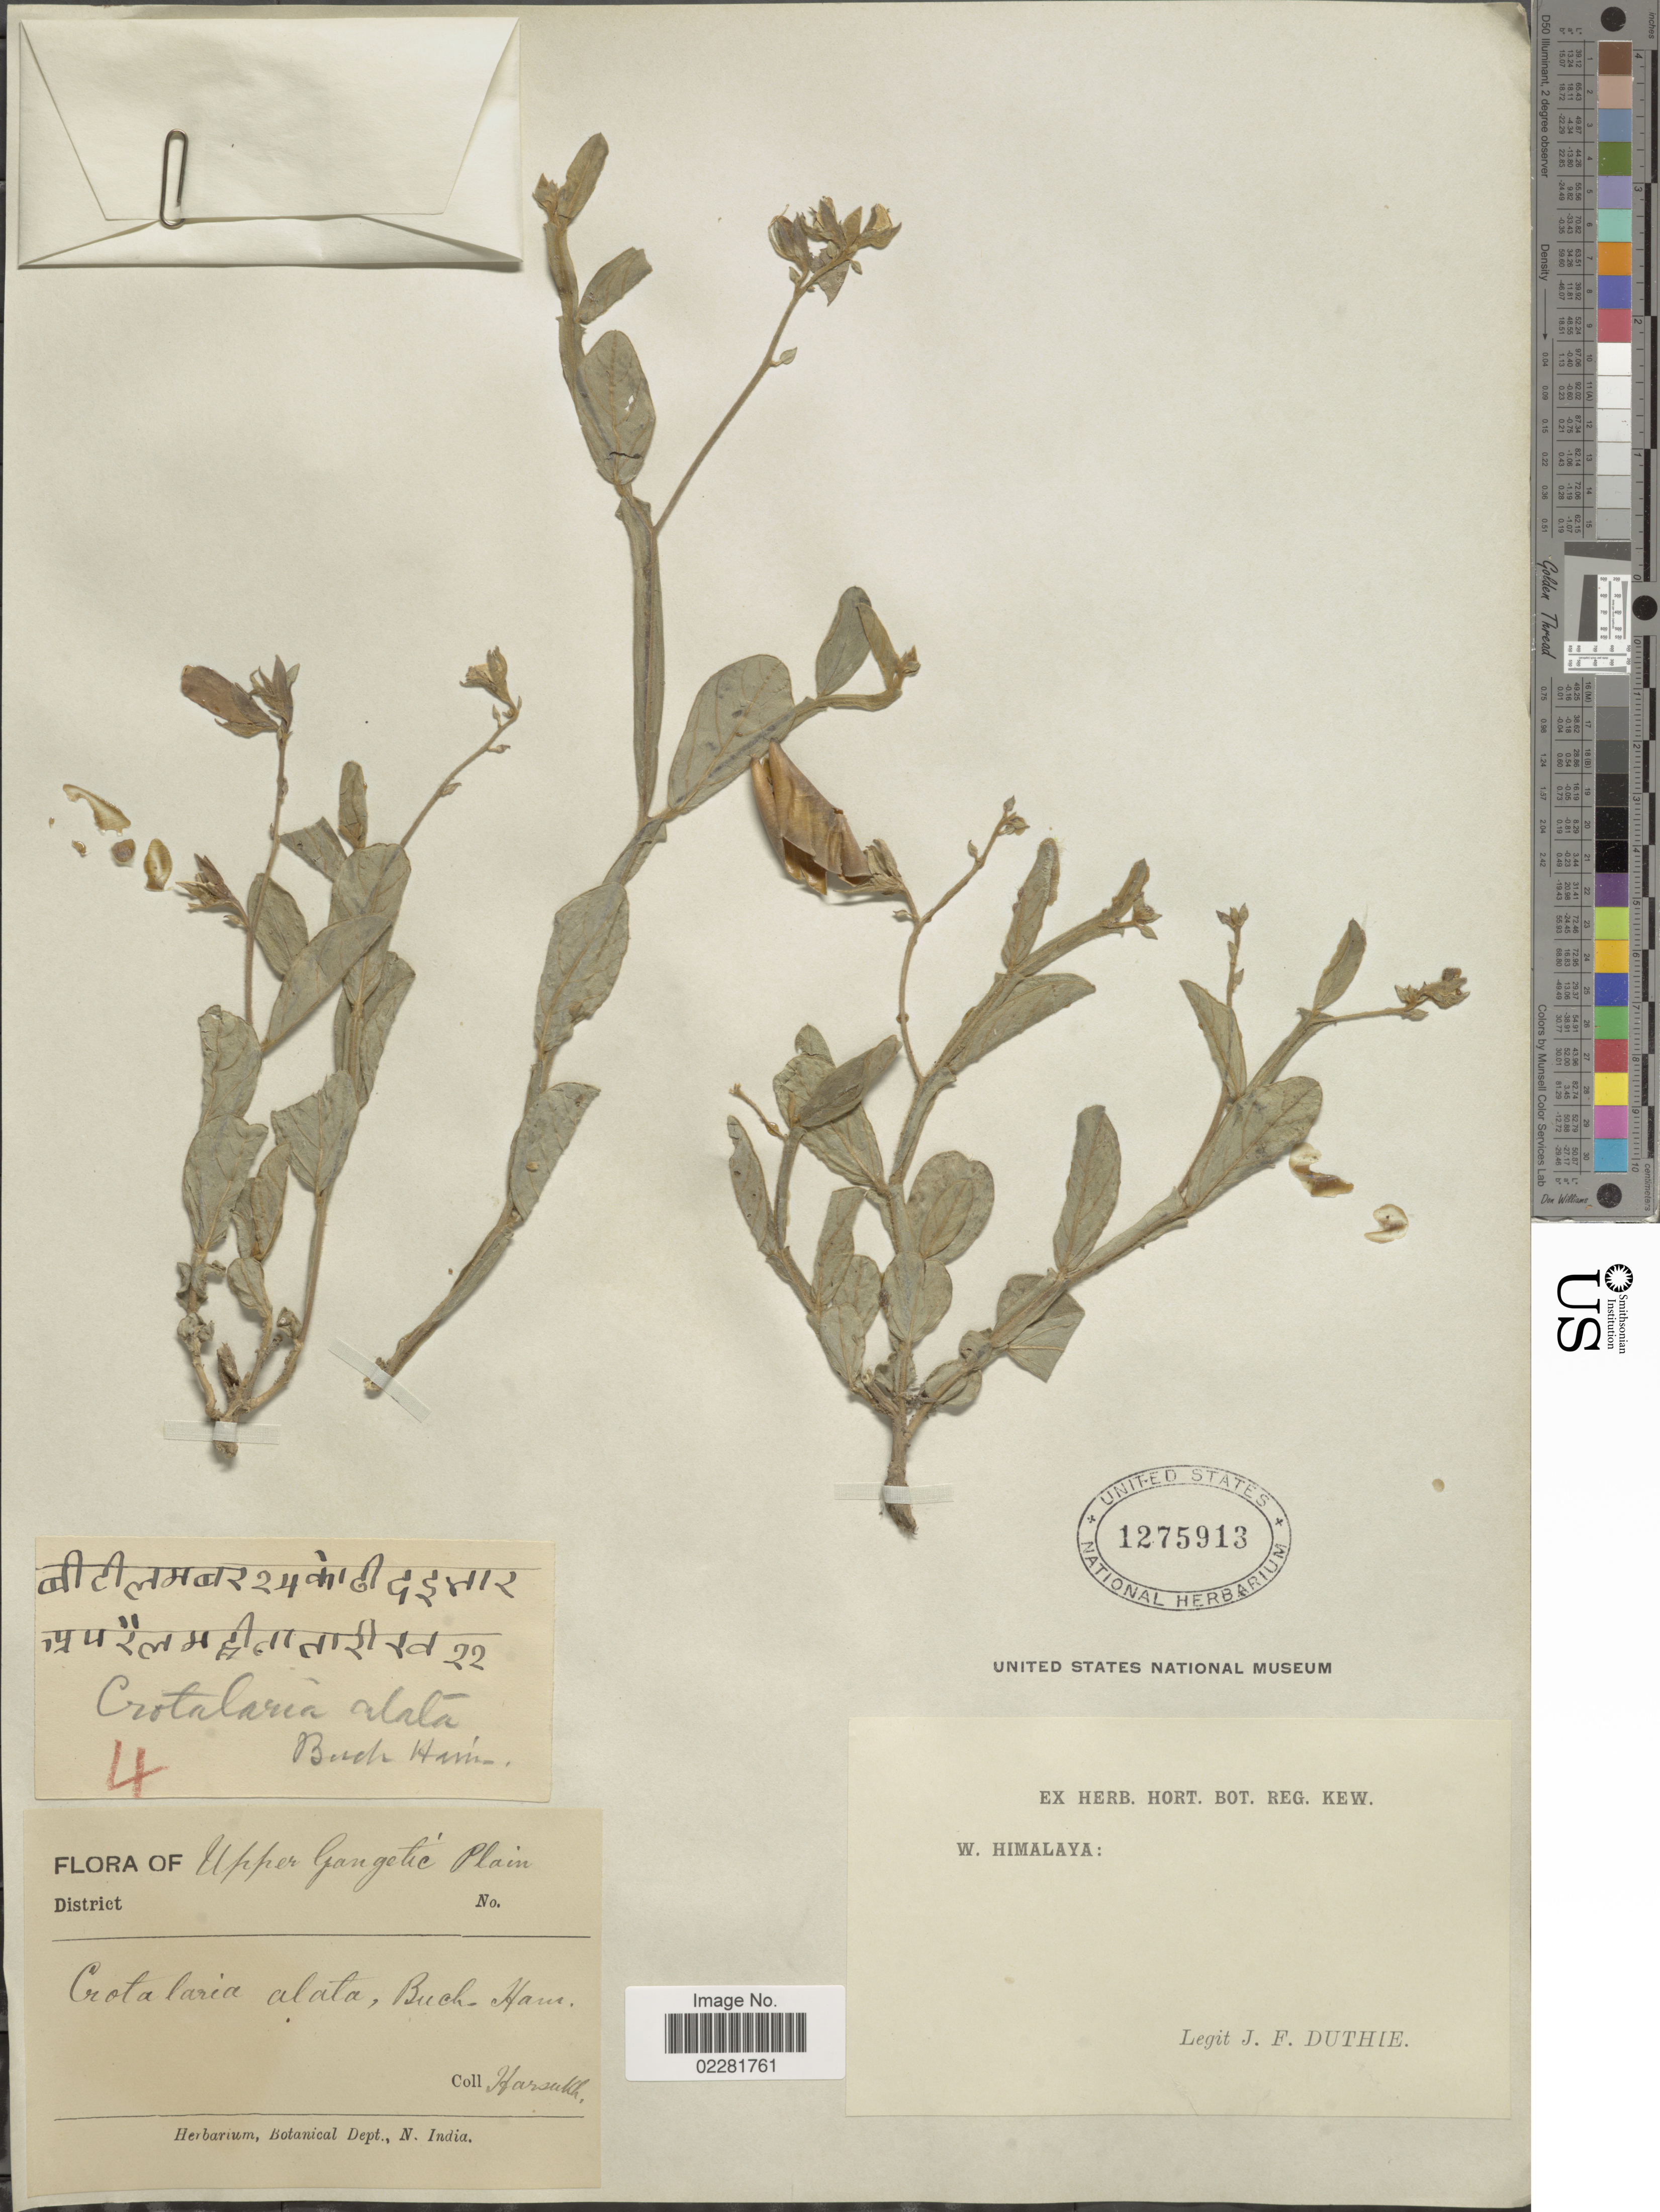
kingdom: Plantae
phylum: Tracheophyta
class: Magnoliopsida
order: Fabales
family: Fabaceae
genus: Crotalaria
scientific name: Crotalaria alata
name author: Buch.-Ham. ex D. Don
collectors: -. Harsukh & J. F. Duthie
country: India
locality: W. Himalaya, Upper Gangetic Plain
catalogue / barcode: US 1275913